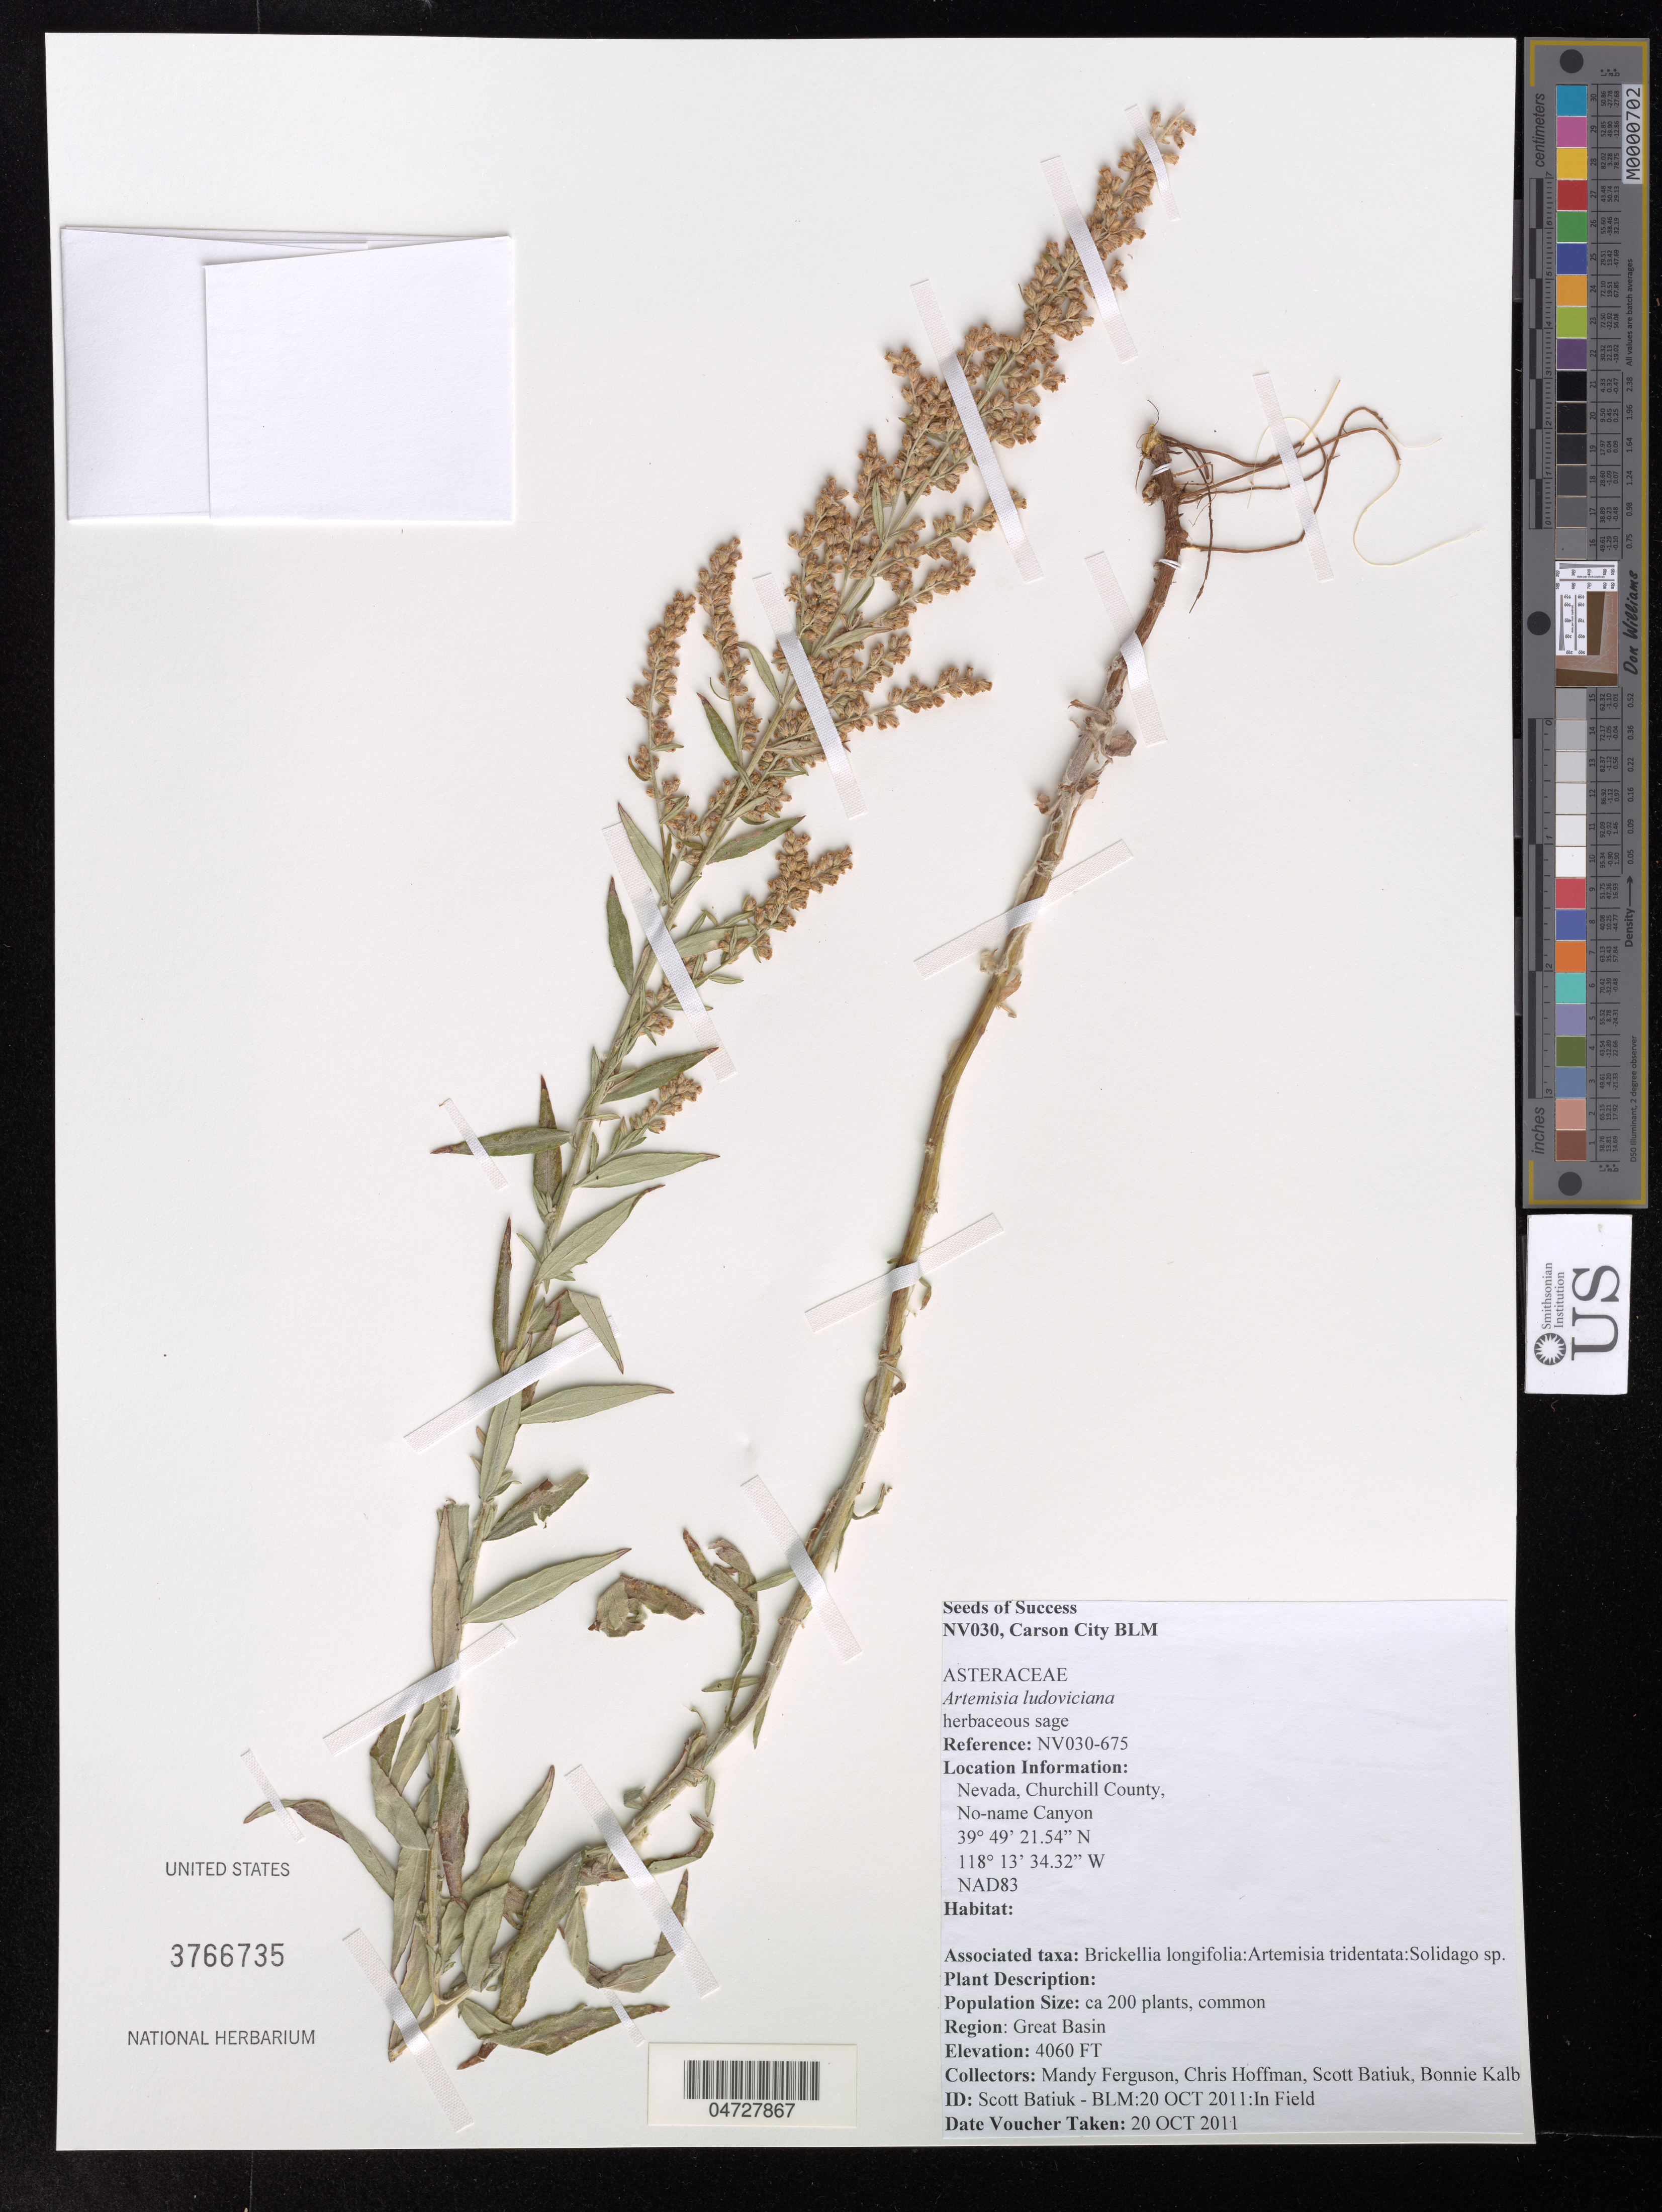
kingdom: Plantae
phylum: Tracheophyta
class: Magnoliopsida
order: Asterales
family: Asteraceae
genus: Artemisia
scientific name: Artemisia ludoviciana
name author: Nutt.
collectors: M. Ferguson, C. Hoffman, S. Batiuk & B. Kalb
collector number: NV030-675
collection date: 2011-10-20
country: United States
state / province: Nevada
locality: Churchill County.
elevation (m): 1237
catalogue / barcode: US 3766735